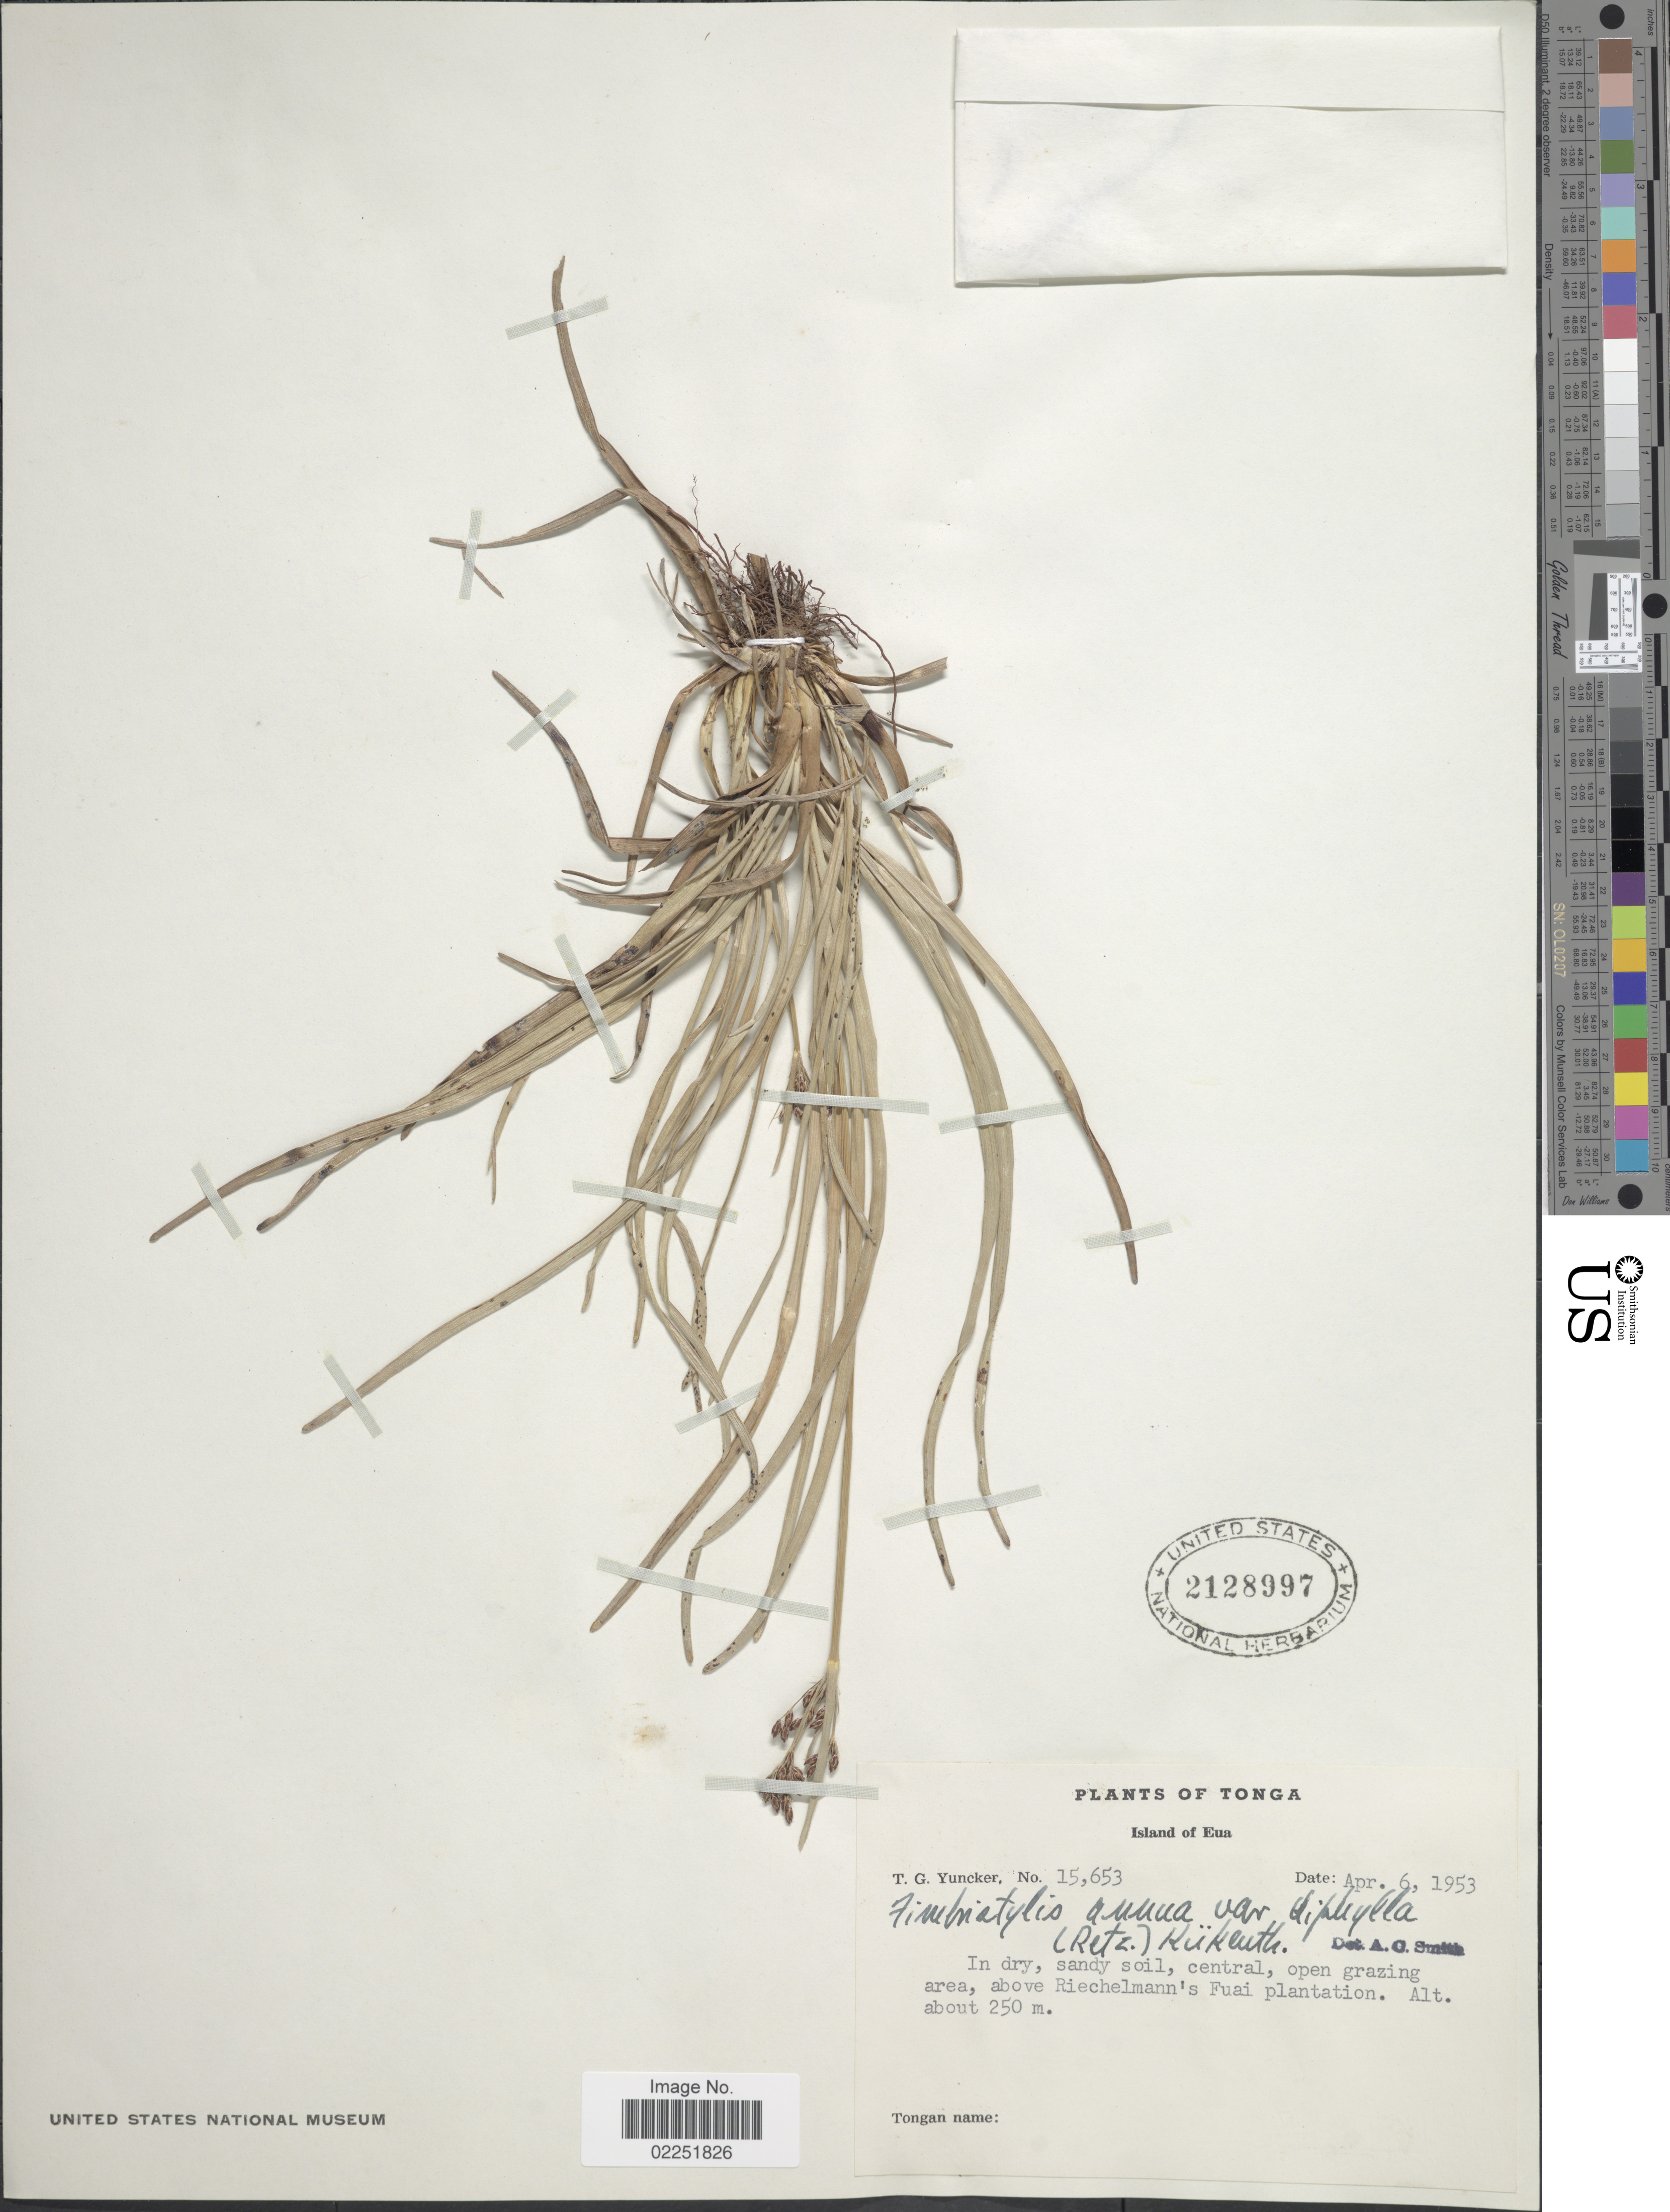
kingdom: Plantae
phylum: Tracheophyta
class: Liliopsida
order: Poales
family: Cyperaceae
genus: Fimbristylis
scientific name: Fimbristylis dichotoma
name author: (L.) Vahl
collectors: T. G. Yuncker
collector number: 15653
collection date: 1953-04-06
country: Tonga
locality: Island of Eua. In dry, sandy soil, central, open grazing zrea, above Riechelmann's Fuai plantation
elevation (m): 250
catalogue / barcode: US 2128997